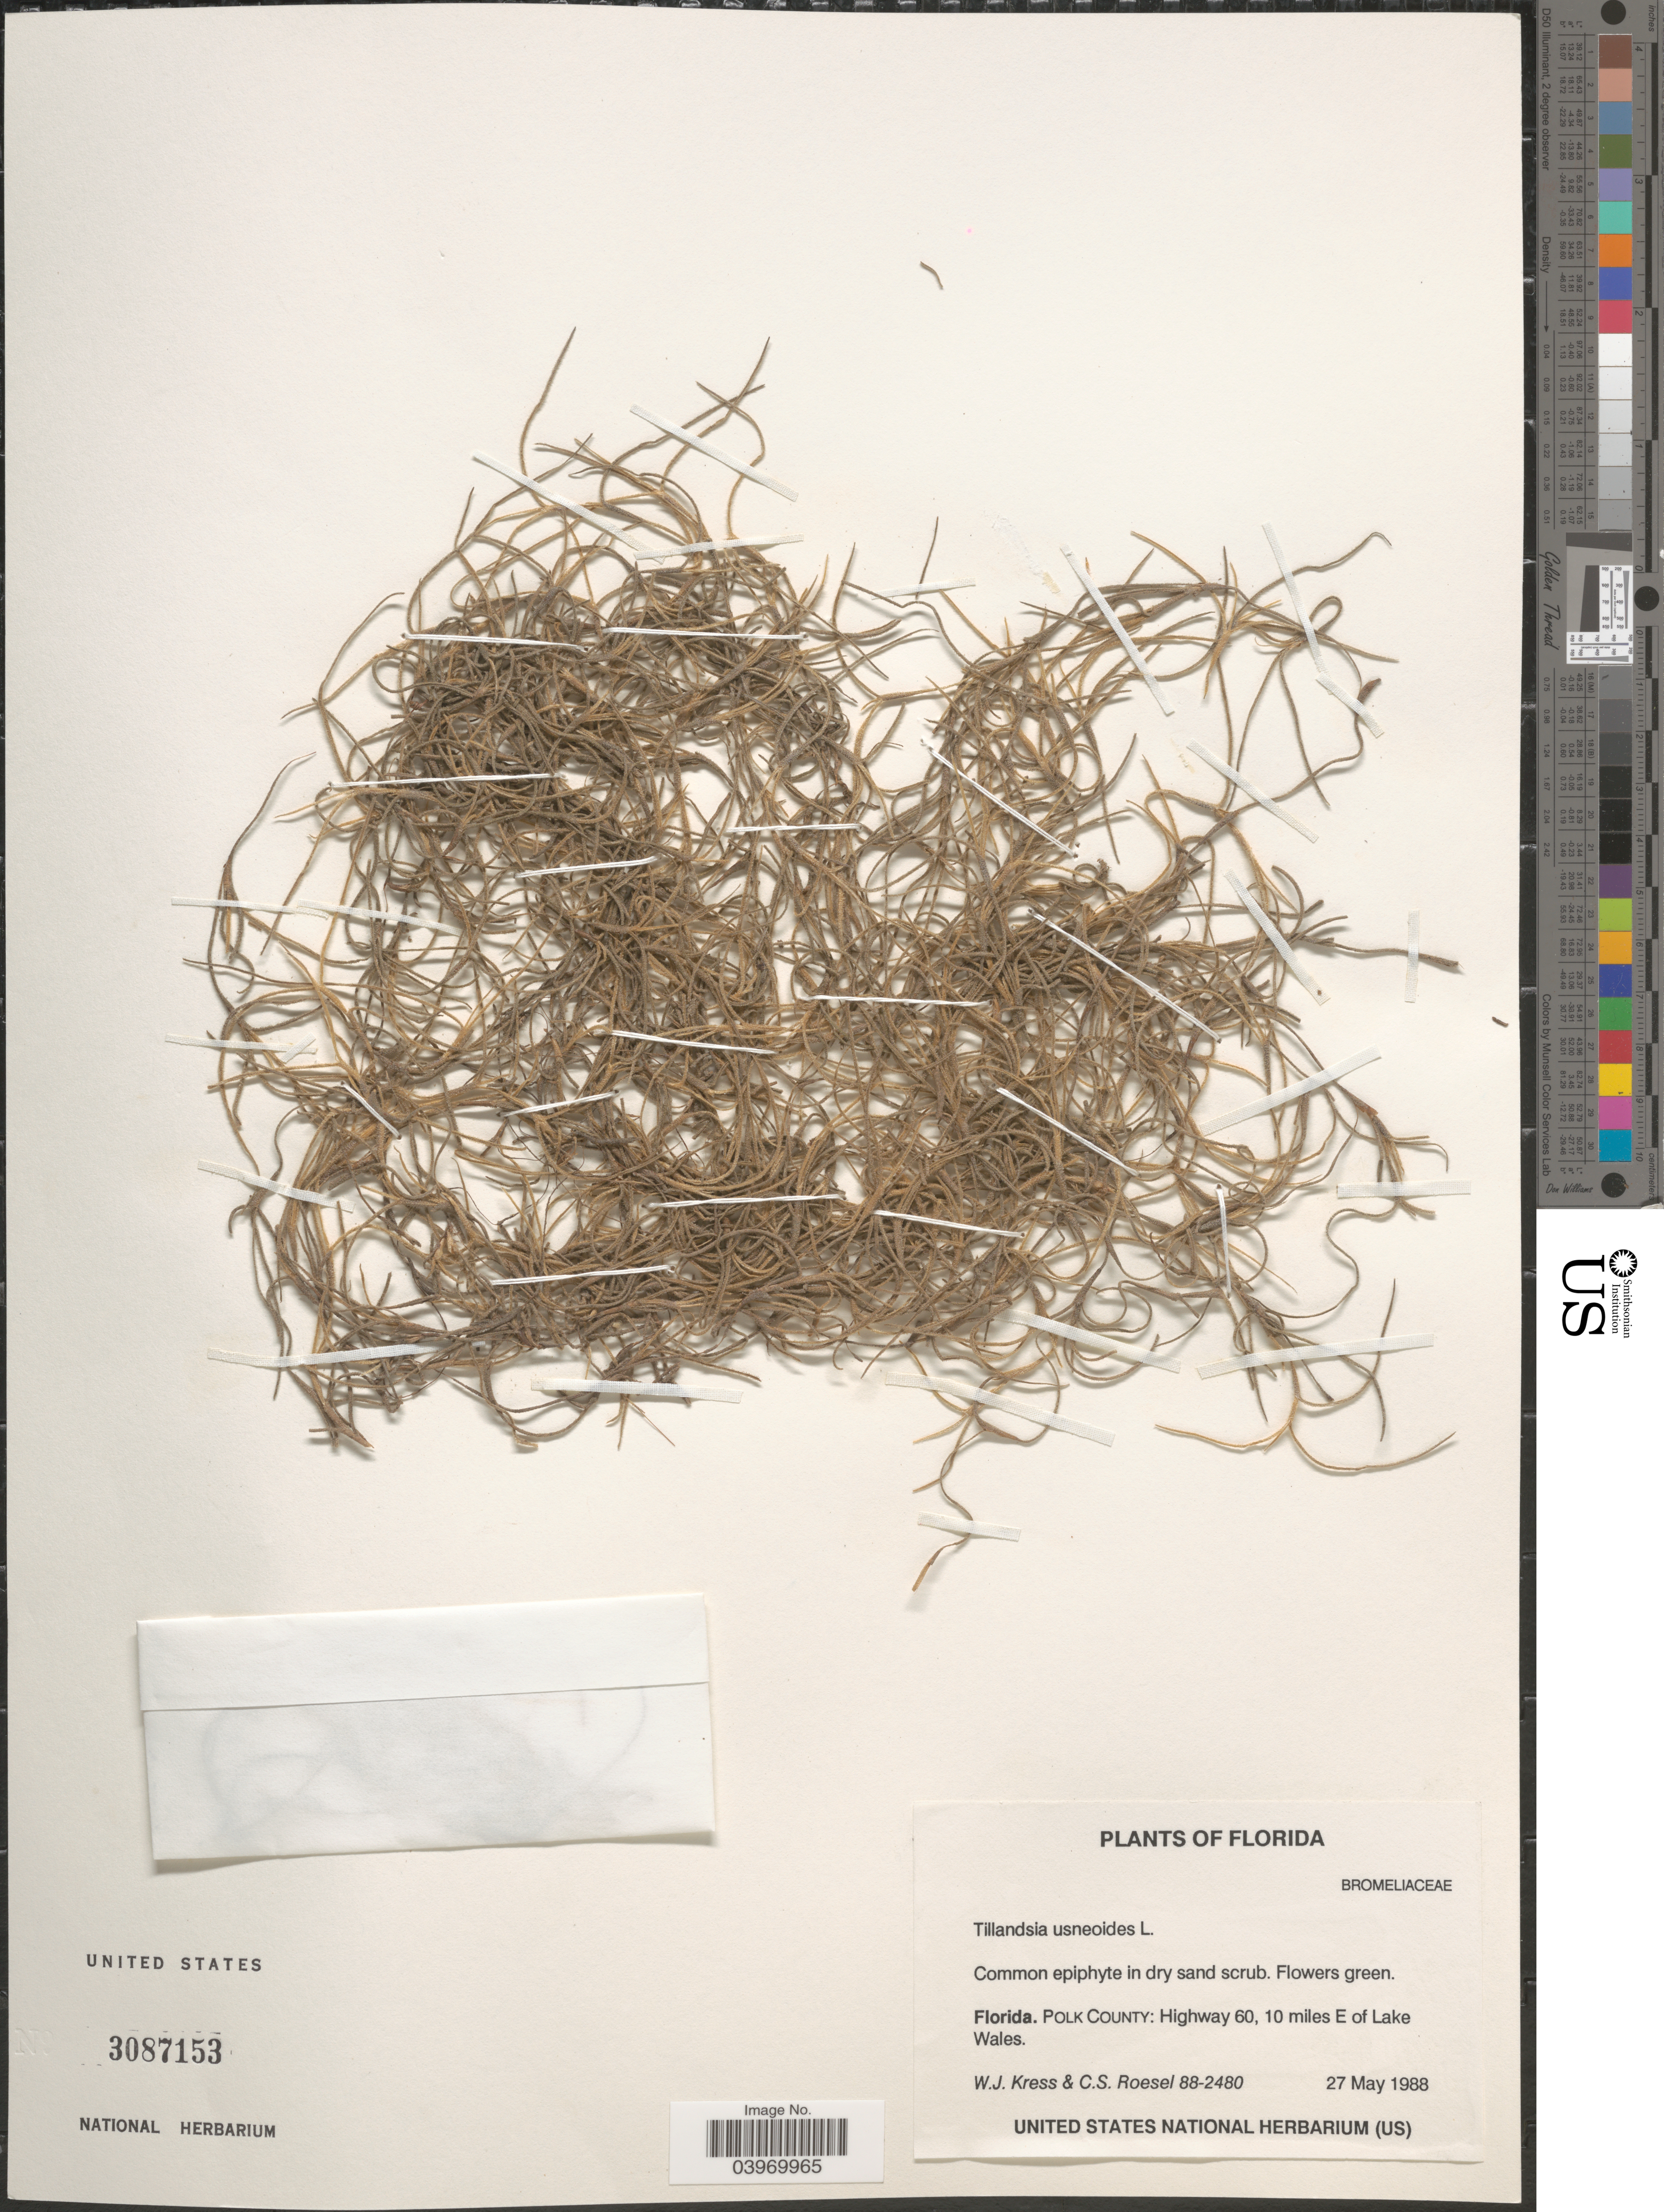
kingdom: Plantae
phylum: Tracheophyta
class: Liliopsida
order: Poales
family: Bromeliaceae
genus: Tillandsia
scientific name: Tillandsia usneoides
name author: (L.) L.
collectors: W. J. Kress & C. S. Roesel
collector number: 88-2480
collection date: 1988-05-27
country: United States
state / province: Florida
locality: Polk County: Highway 60, 10 miles E of Lake Wales.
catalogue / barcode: US 3087153